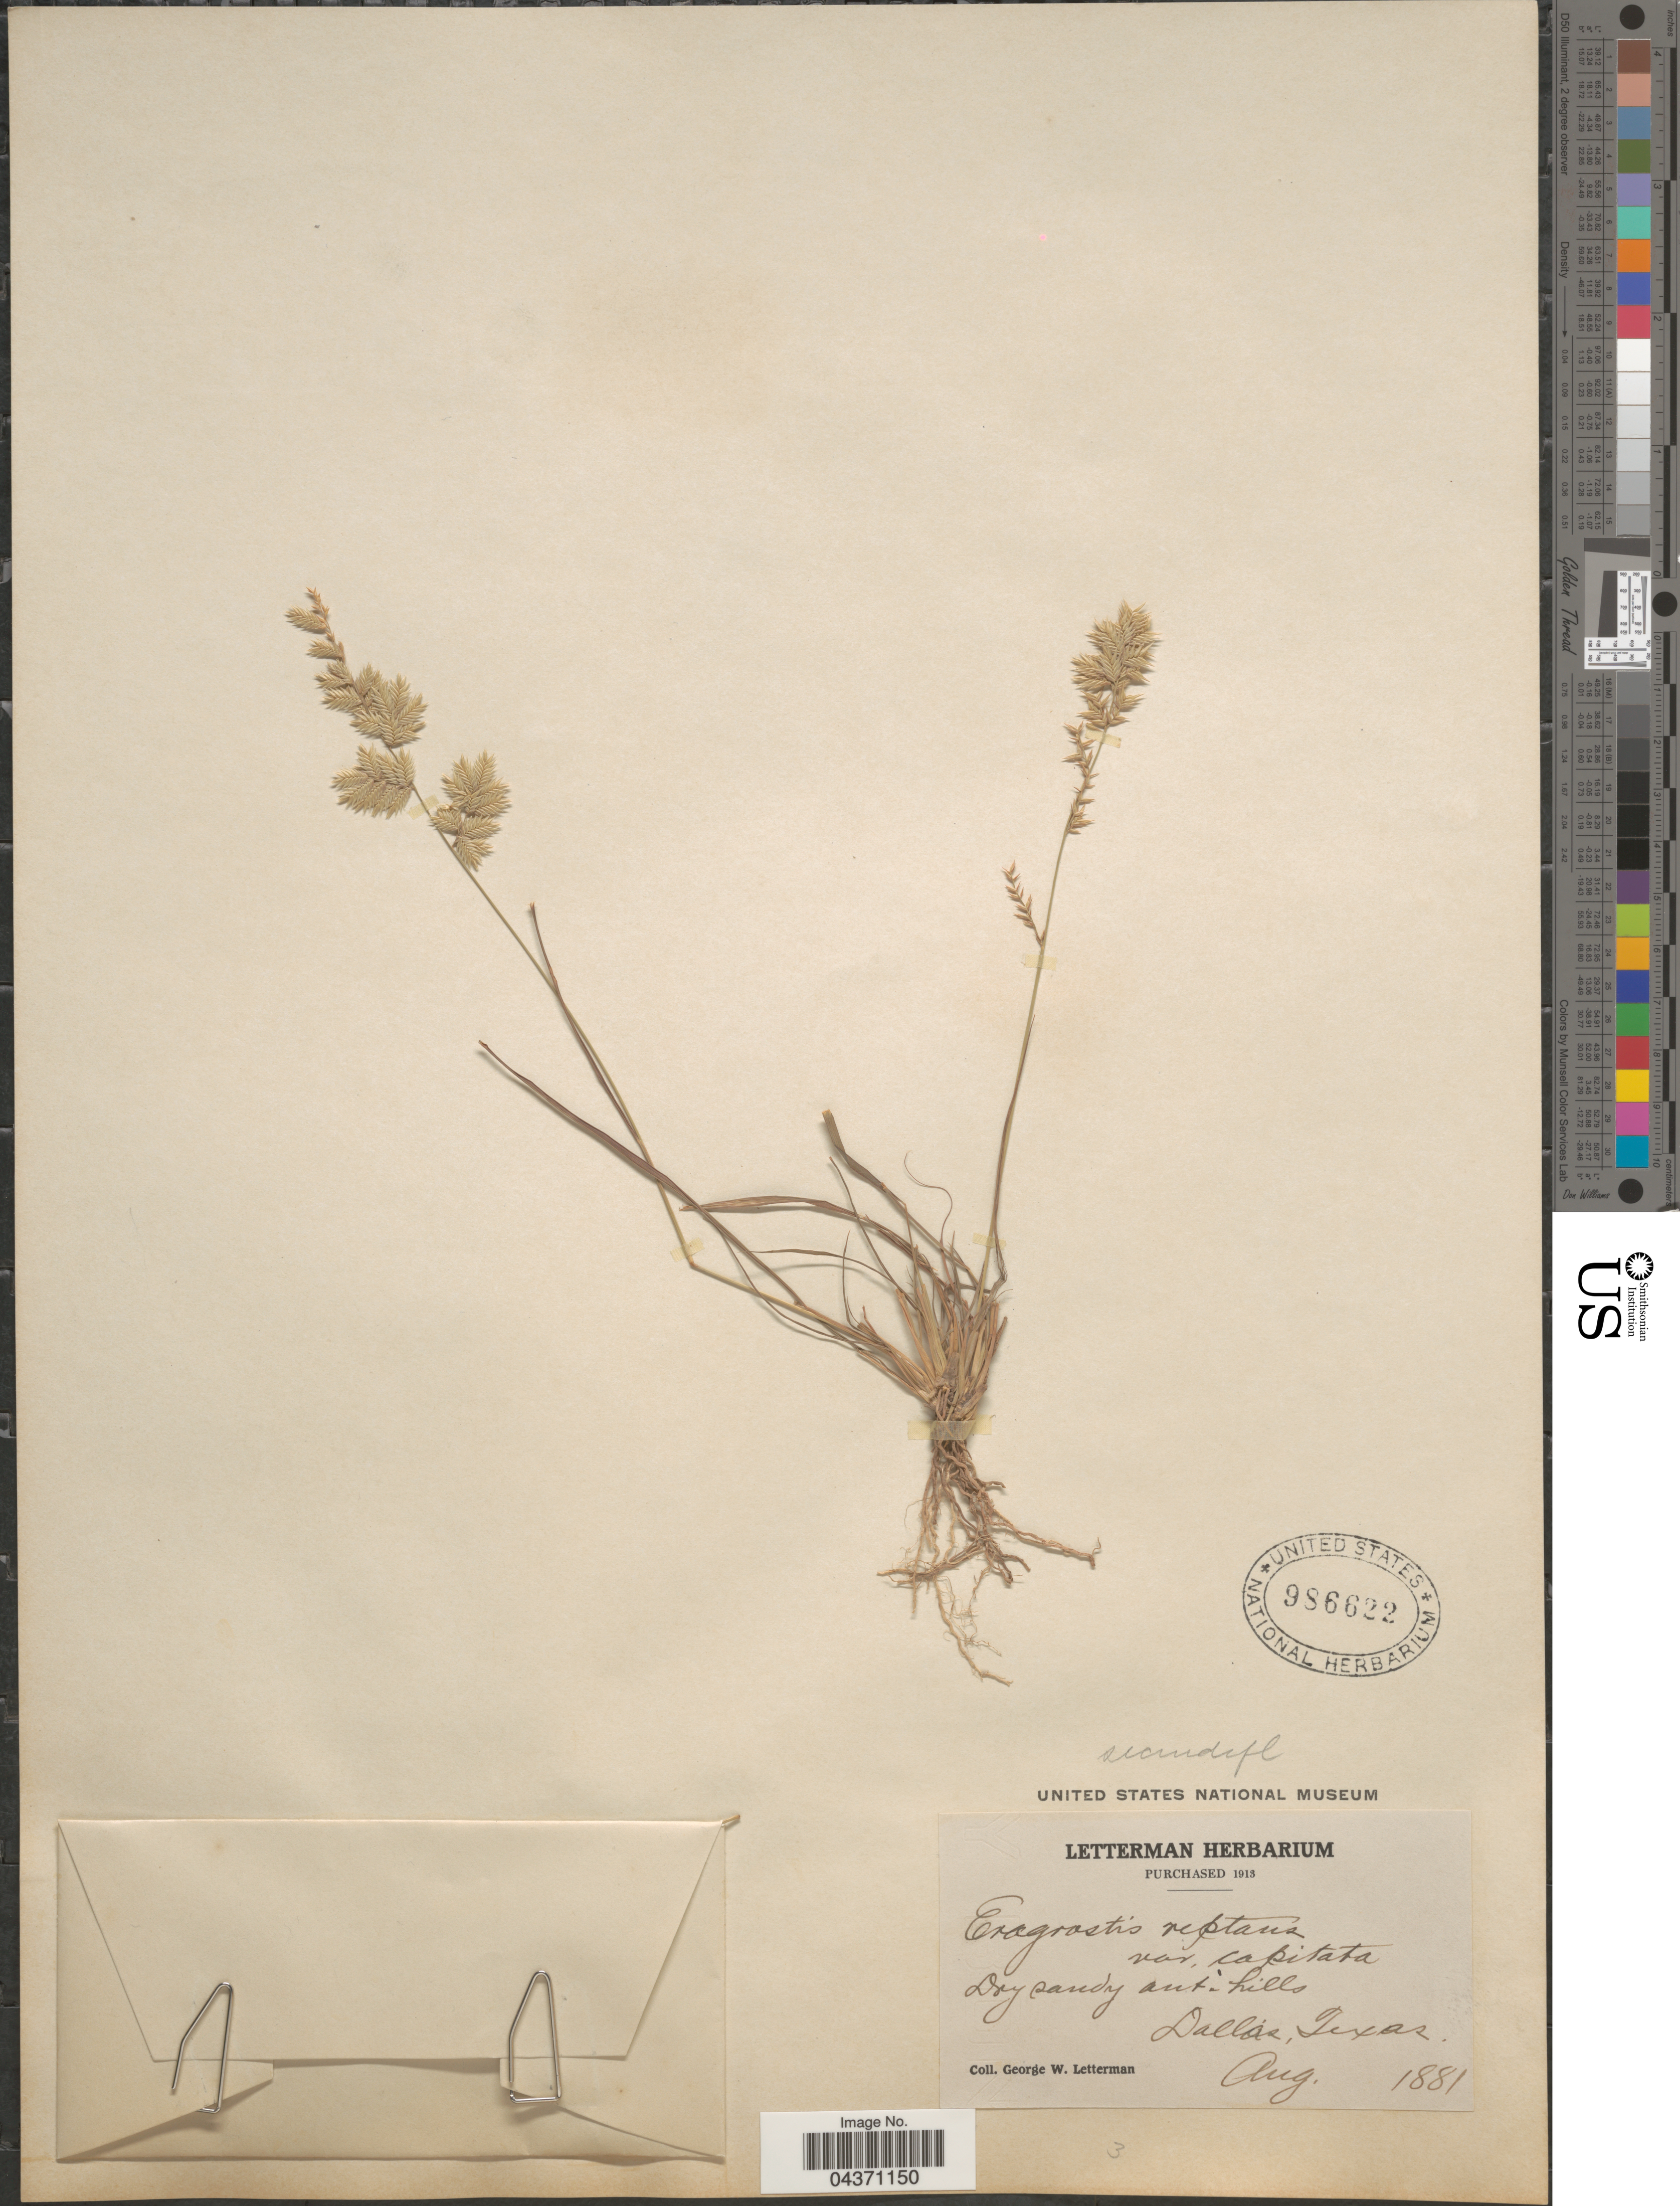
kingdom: Plantae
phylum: Tracheophyta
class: Liliopsida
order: Poales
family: Poaceae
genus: Eragrostis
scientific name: Eragrostis secundiflora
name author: J. Presl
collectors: G. W. Letterman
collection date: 1881-08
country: United States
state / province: Texas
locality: Dry sandy ant-hills. Dallas.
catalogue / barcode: US 986622